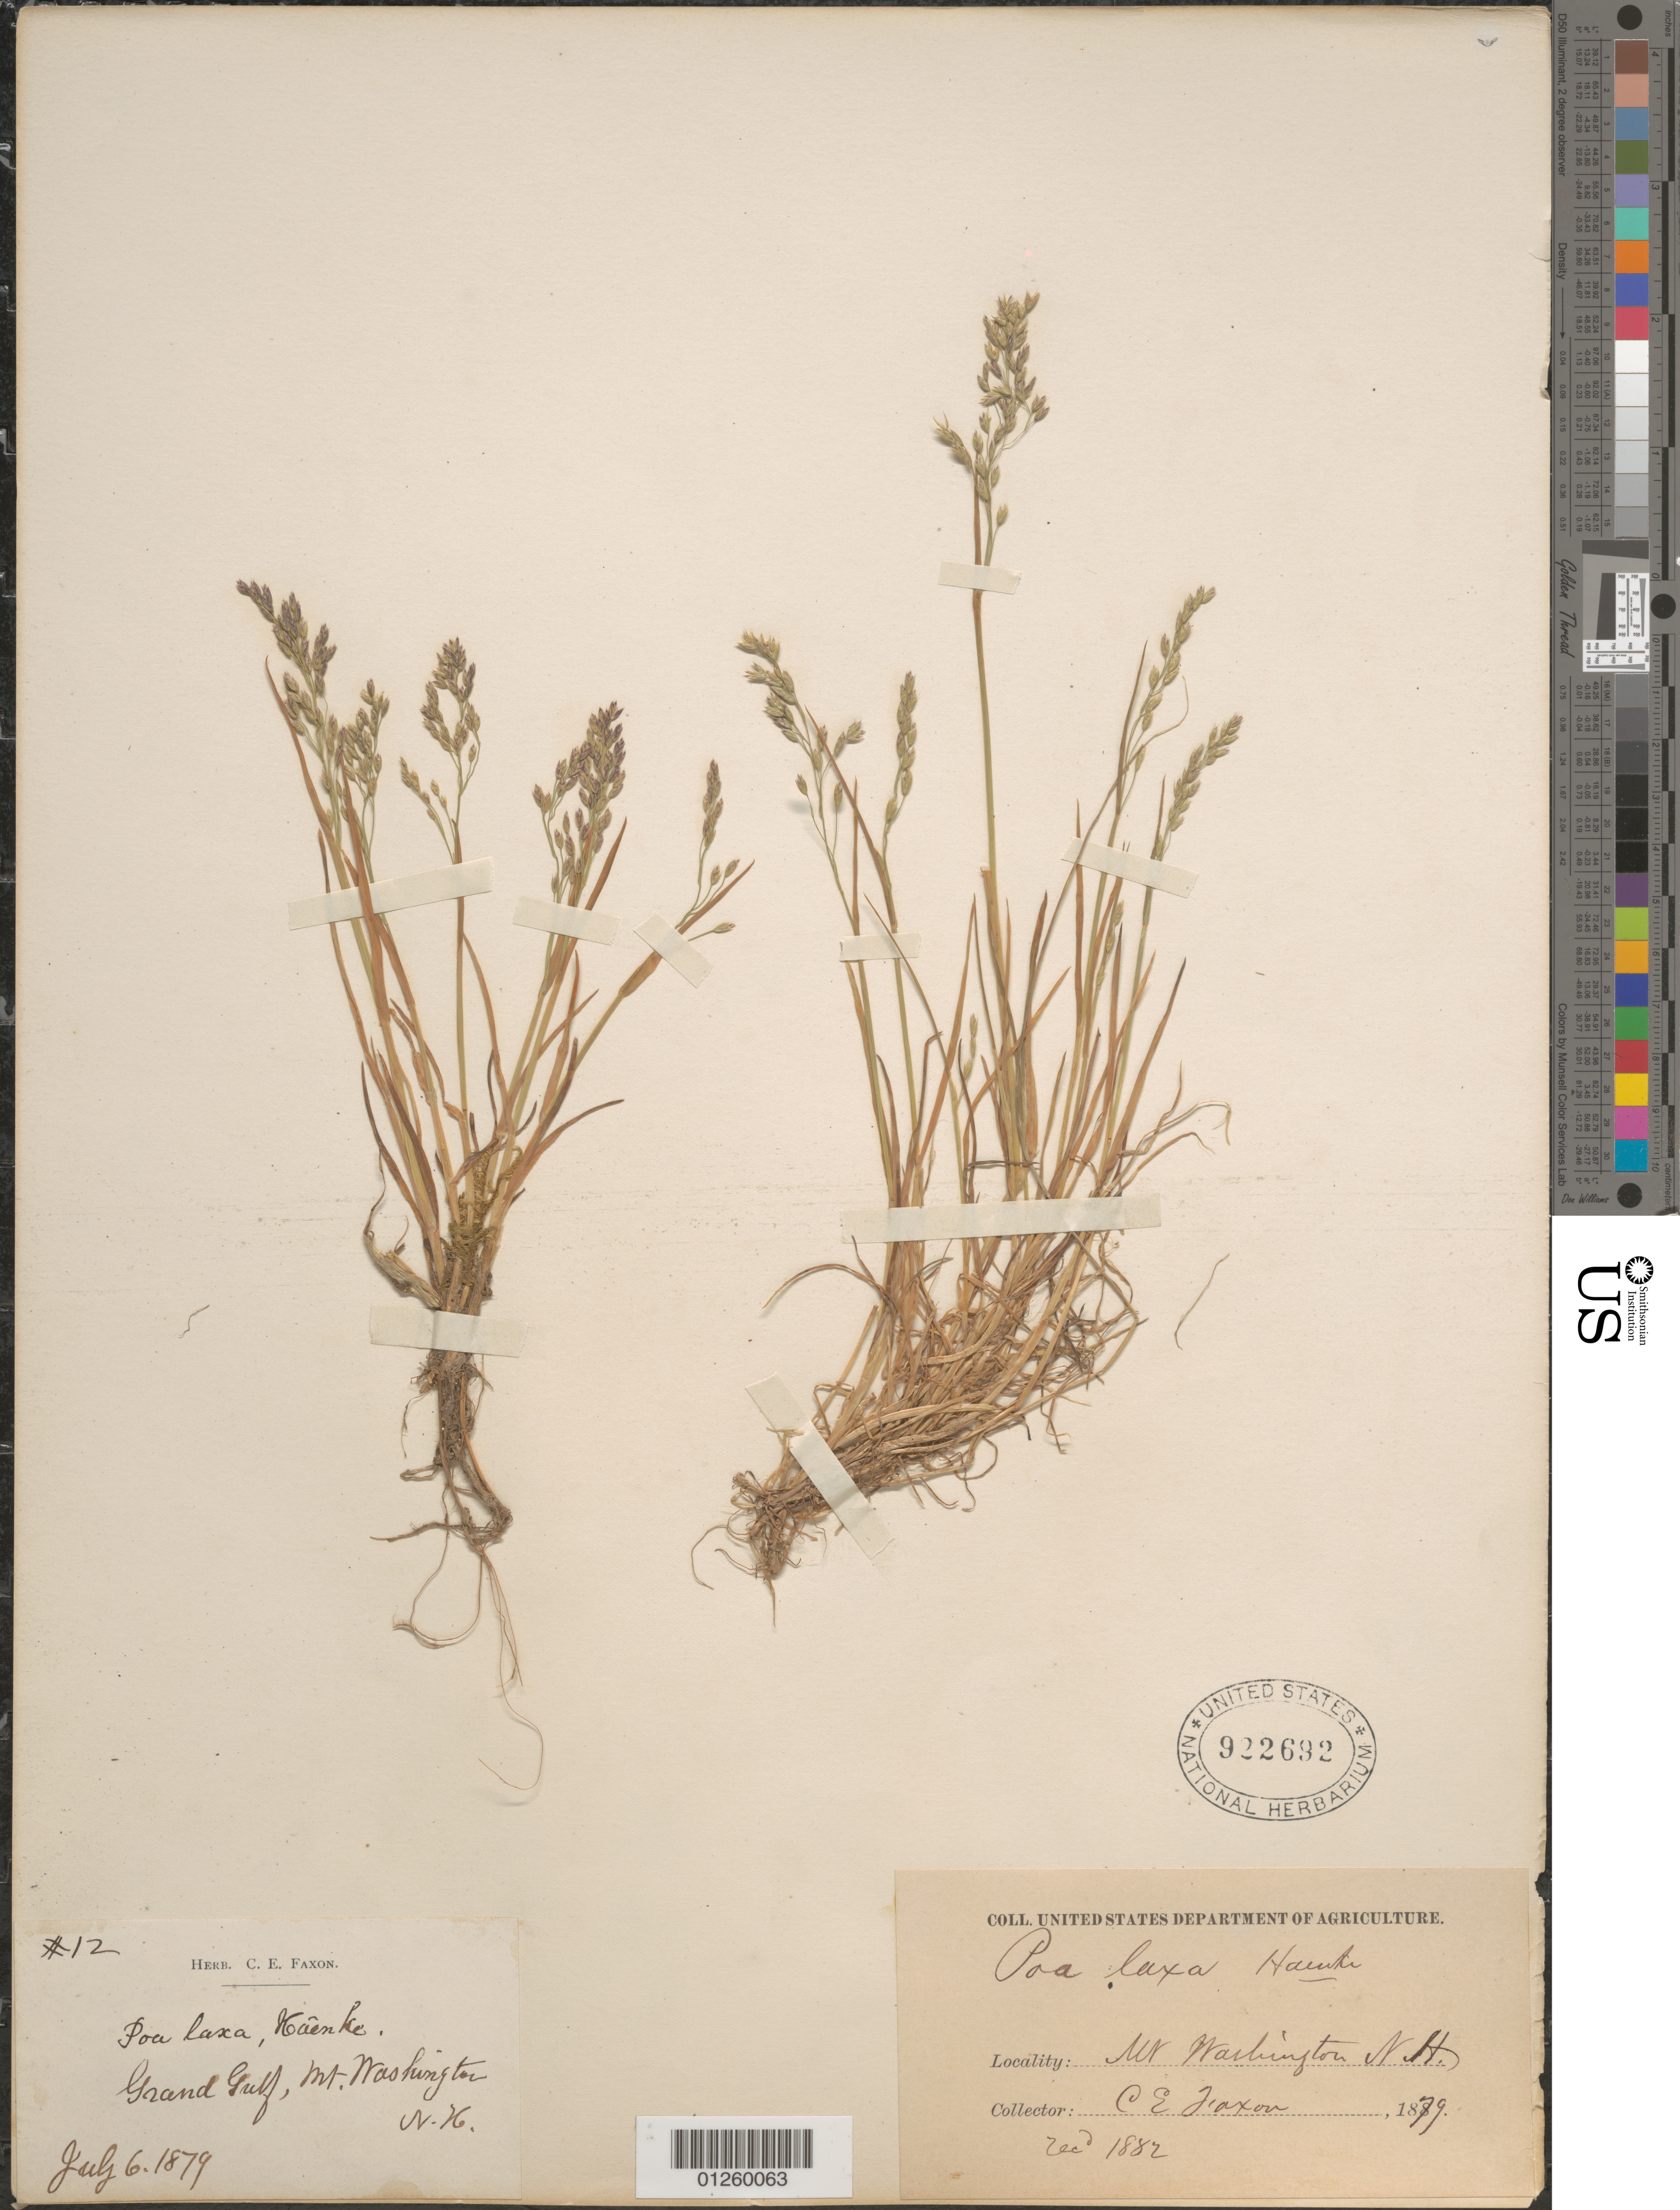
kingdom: Plantae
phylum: Tracheophyta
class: Liliopsida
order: Poales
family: Poaceae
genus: Poa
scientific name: Poa flexuosa Sm. subsp. fernaldiana (Nannf.) Á. Löve & D. Löve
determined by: Soreng, Robert J., Research Associate (BOT), Smithsonian Institution - National Museum of Natural History (UNITED STATES)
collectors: C. Faxon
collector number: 12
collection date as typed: July 6, 1879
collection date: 1879-07-06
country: United States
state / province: New Hampshire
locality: Grand Gulf, Mt. Washington. N. H.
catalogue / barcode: US 922692